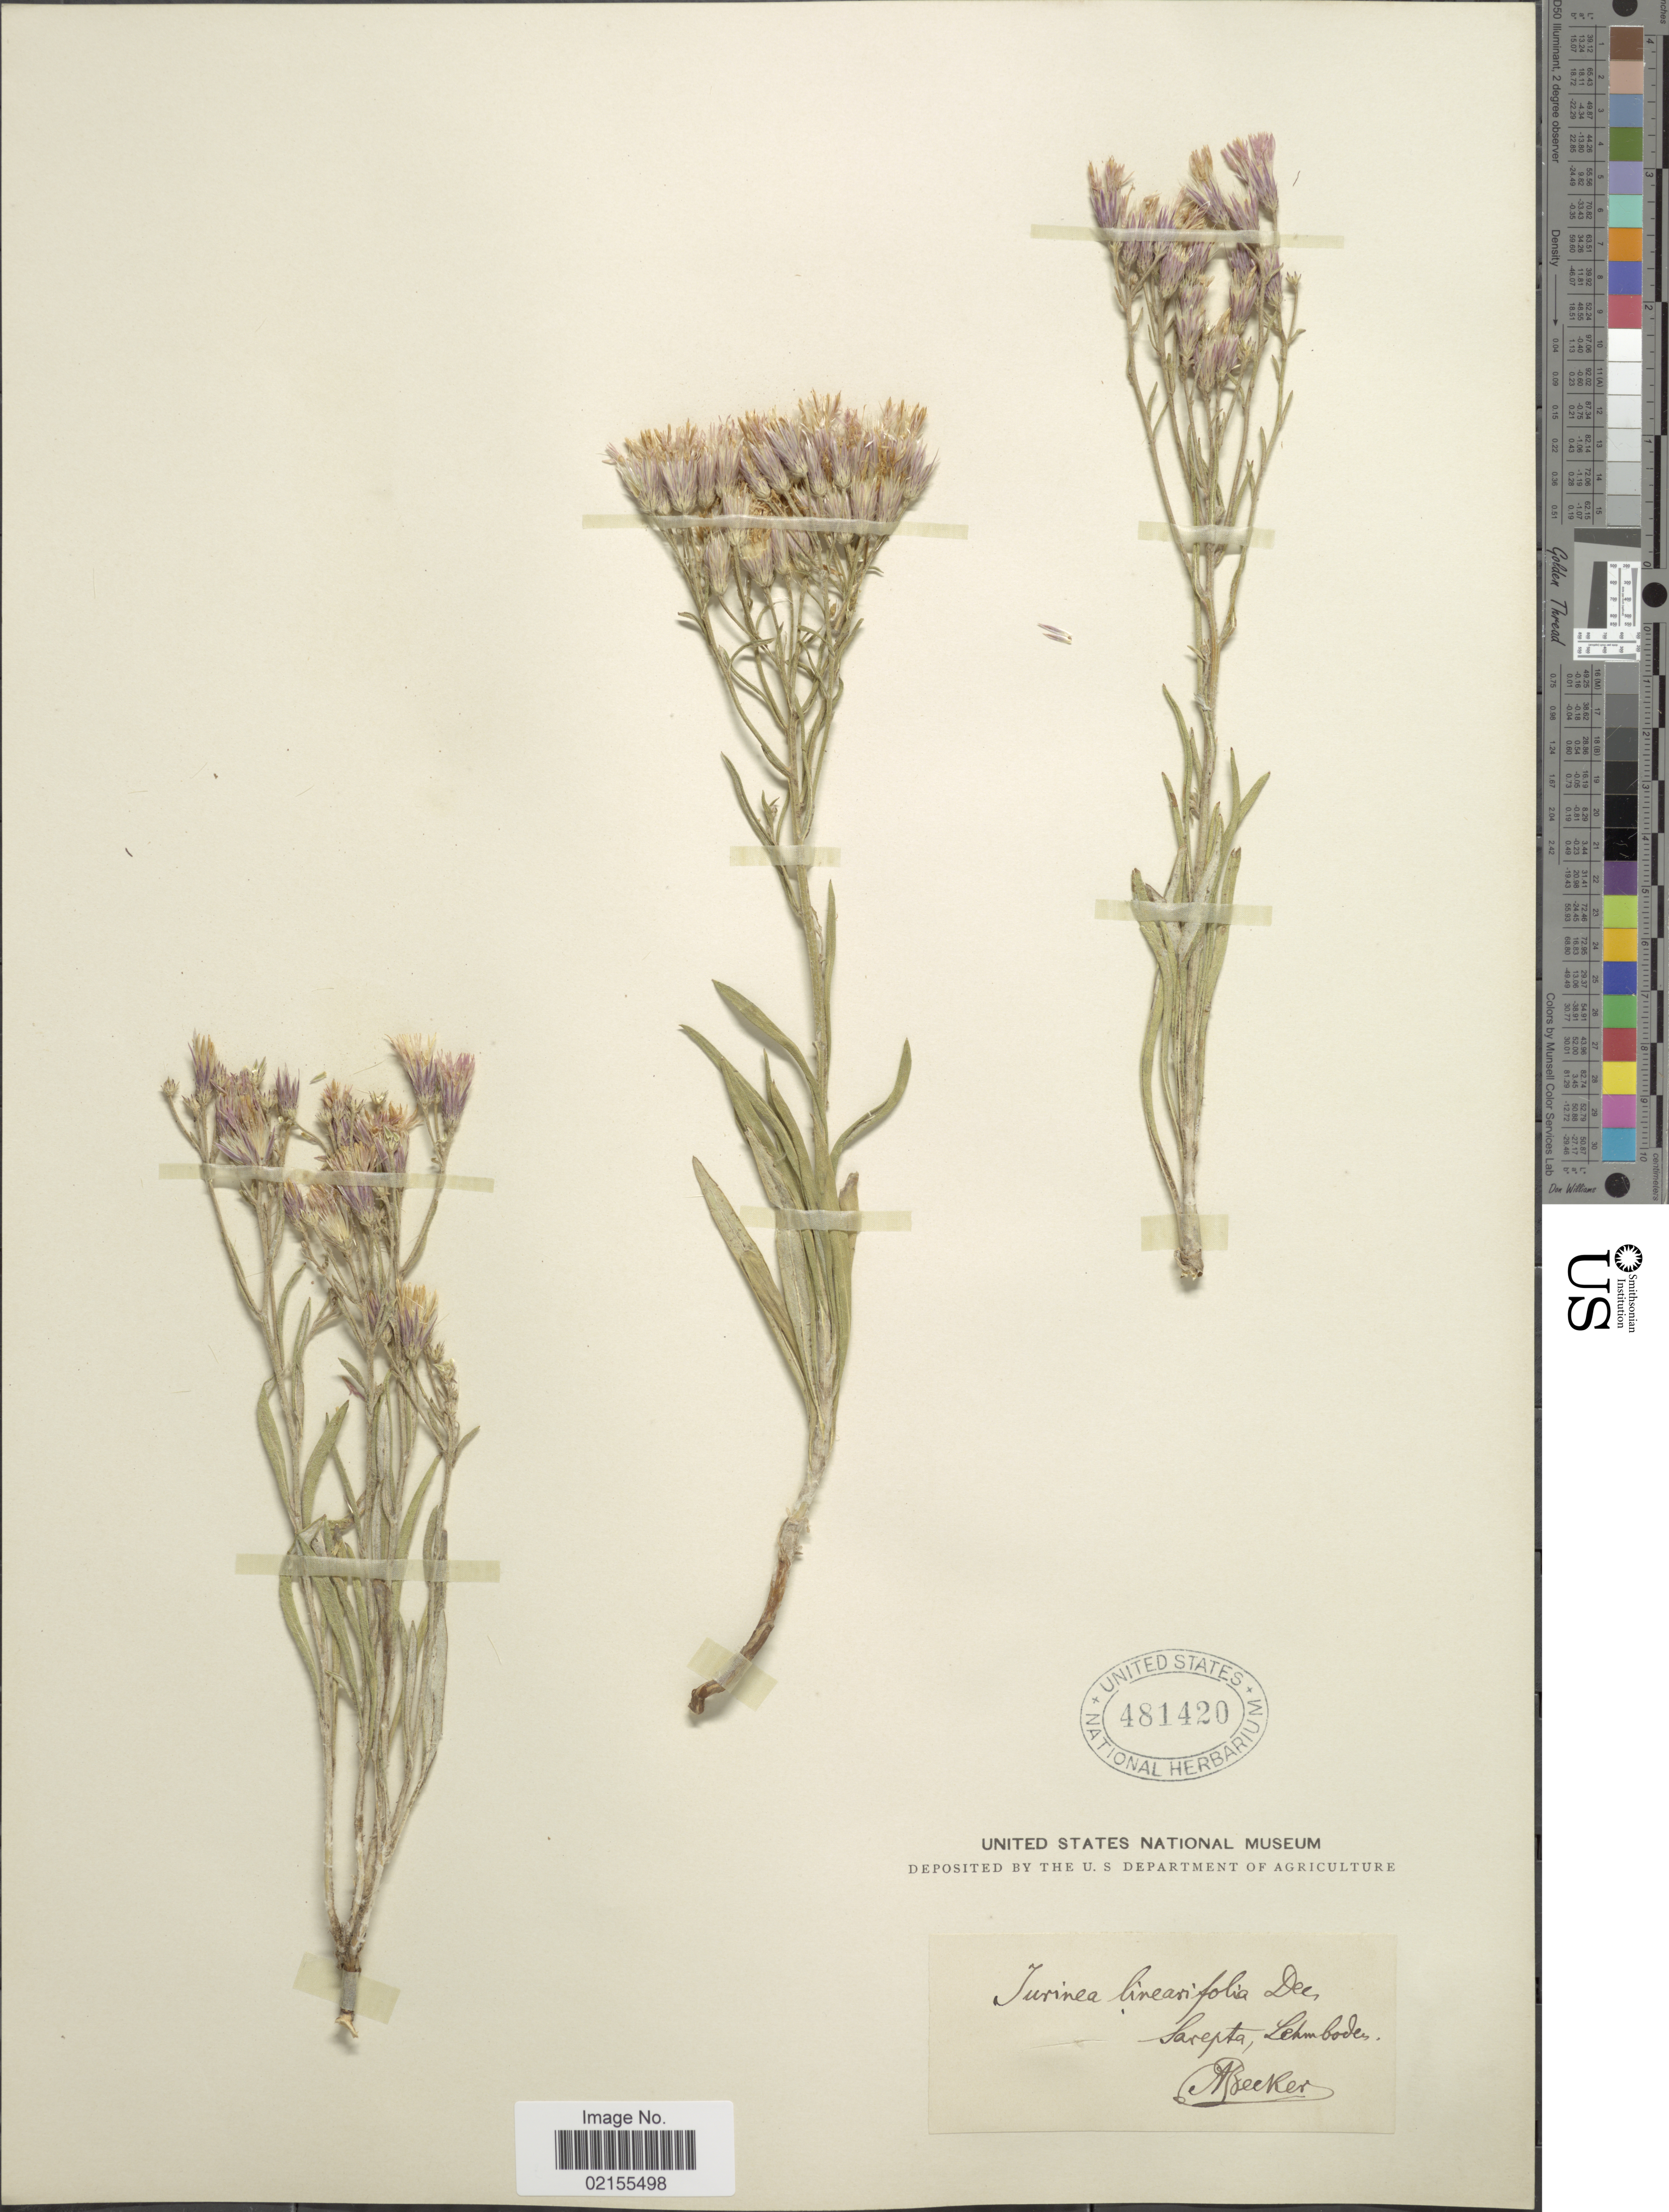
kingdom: Plantae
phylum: Tracheophyta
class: Magnoliopsida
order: Asterales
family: Asteraceae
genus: Jurinea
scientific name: Jurinea multiflora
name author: (L.) B. Fedtsch.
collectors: A. Becker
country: Russian Federation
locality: Sarepta, Lehmboden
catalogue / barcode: US 481420